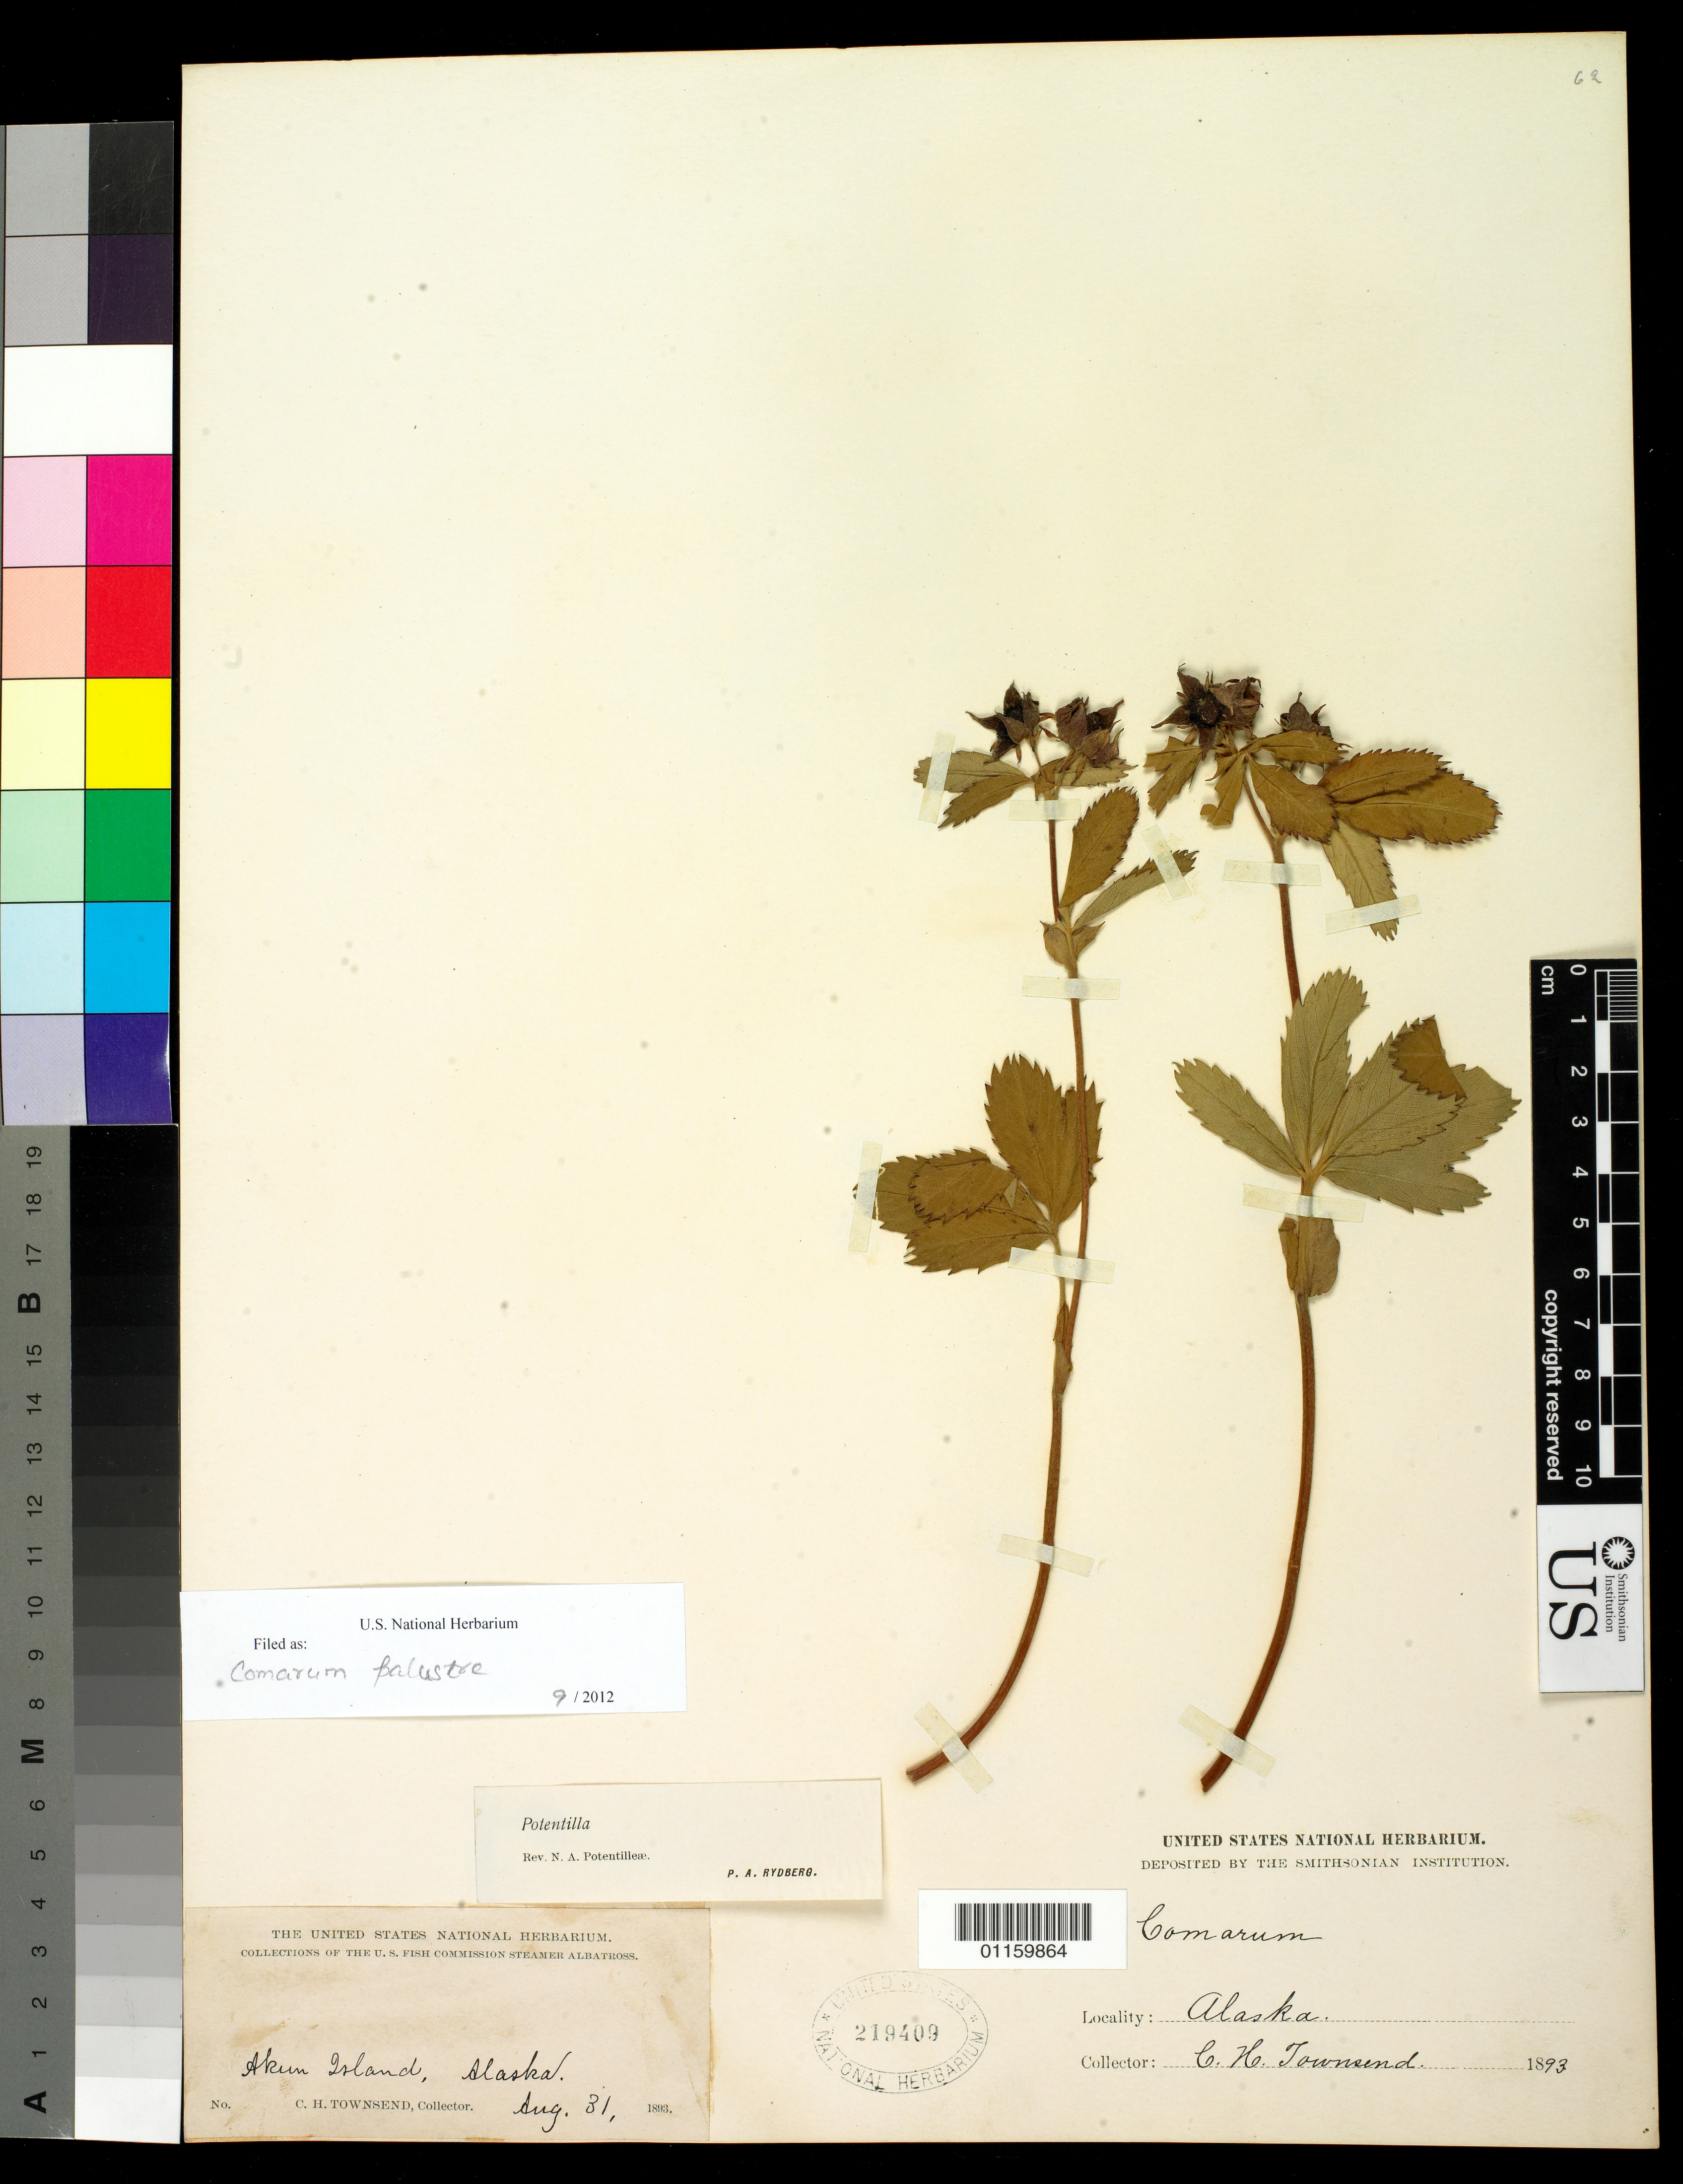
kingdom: Plantae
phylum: Tracheophyta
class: Magnoliopsida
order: Rosales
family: Rosaceae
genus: Comarum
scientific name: Comarum palustre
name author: L.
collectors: C. H. Townsend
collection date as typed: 31 Aug 1893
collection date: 1893-08-31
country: United States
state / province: Alaska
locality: Akun Island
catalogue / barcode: US 219409